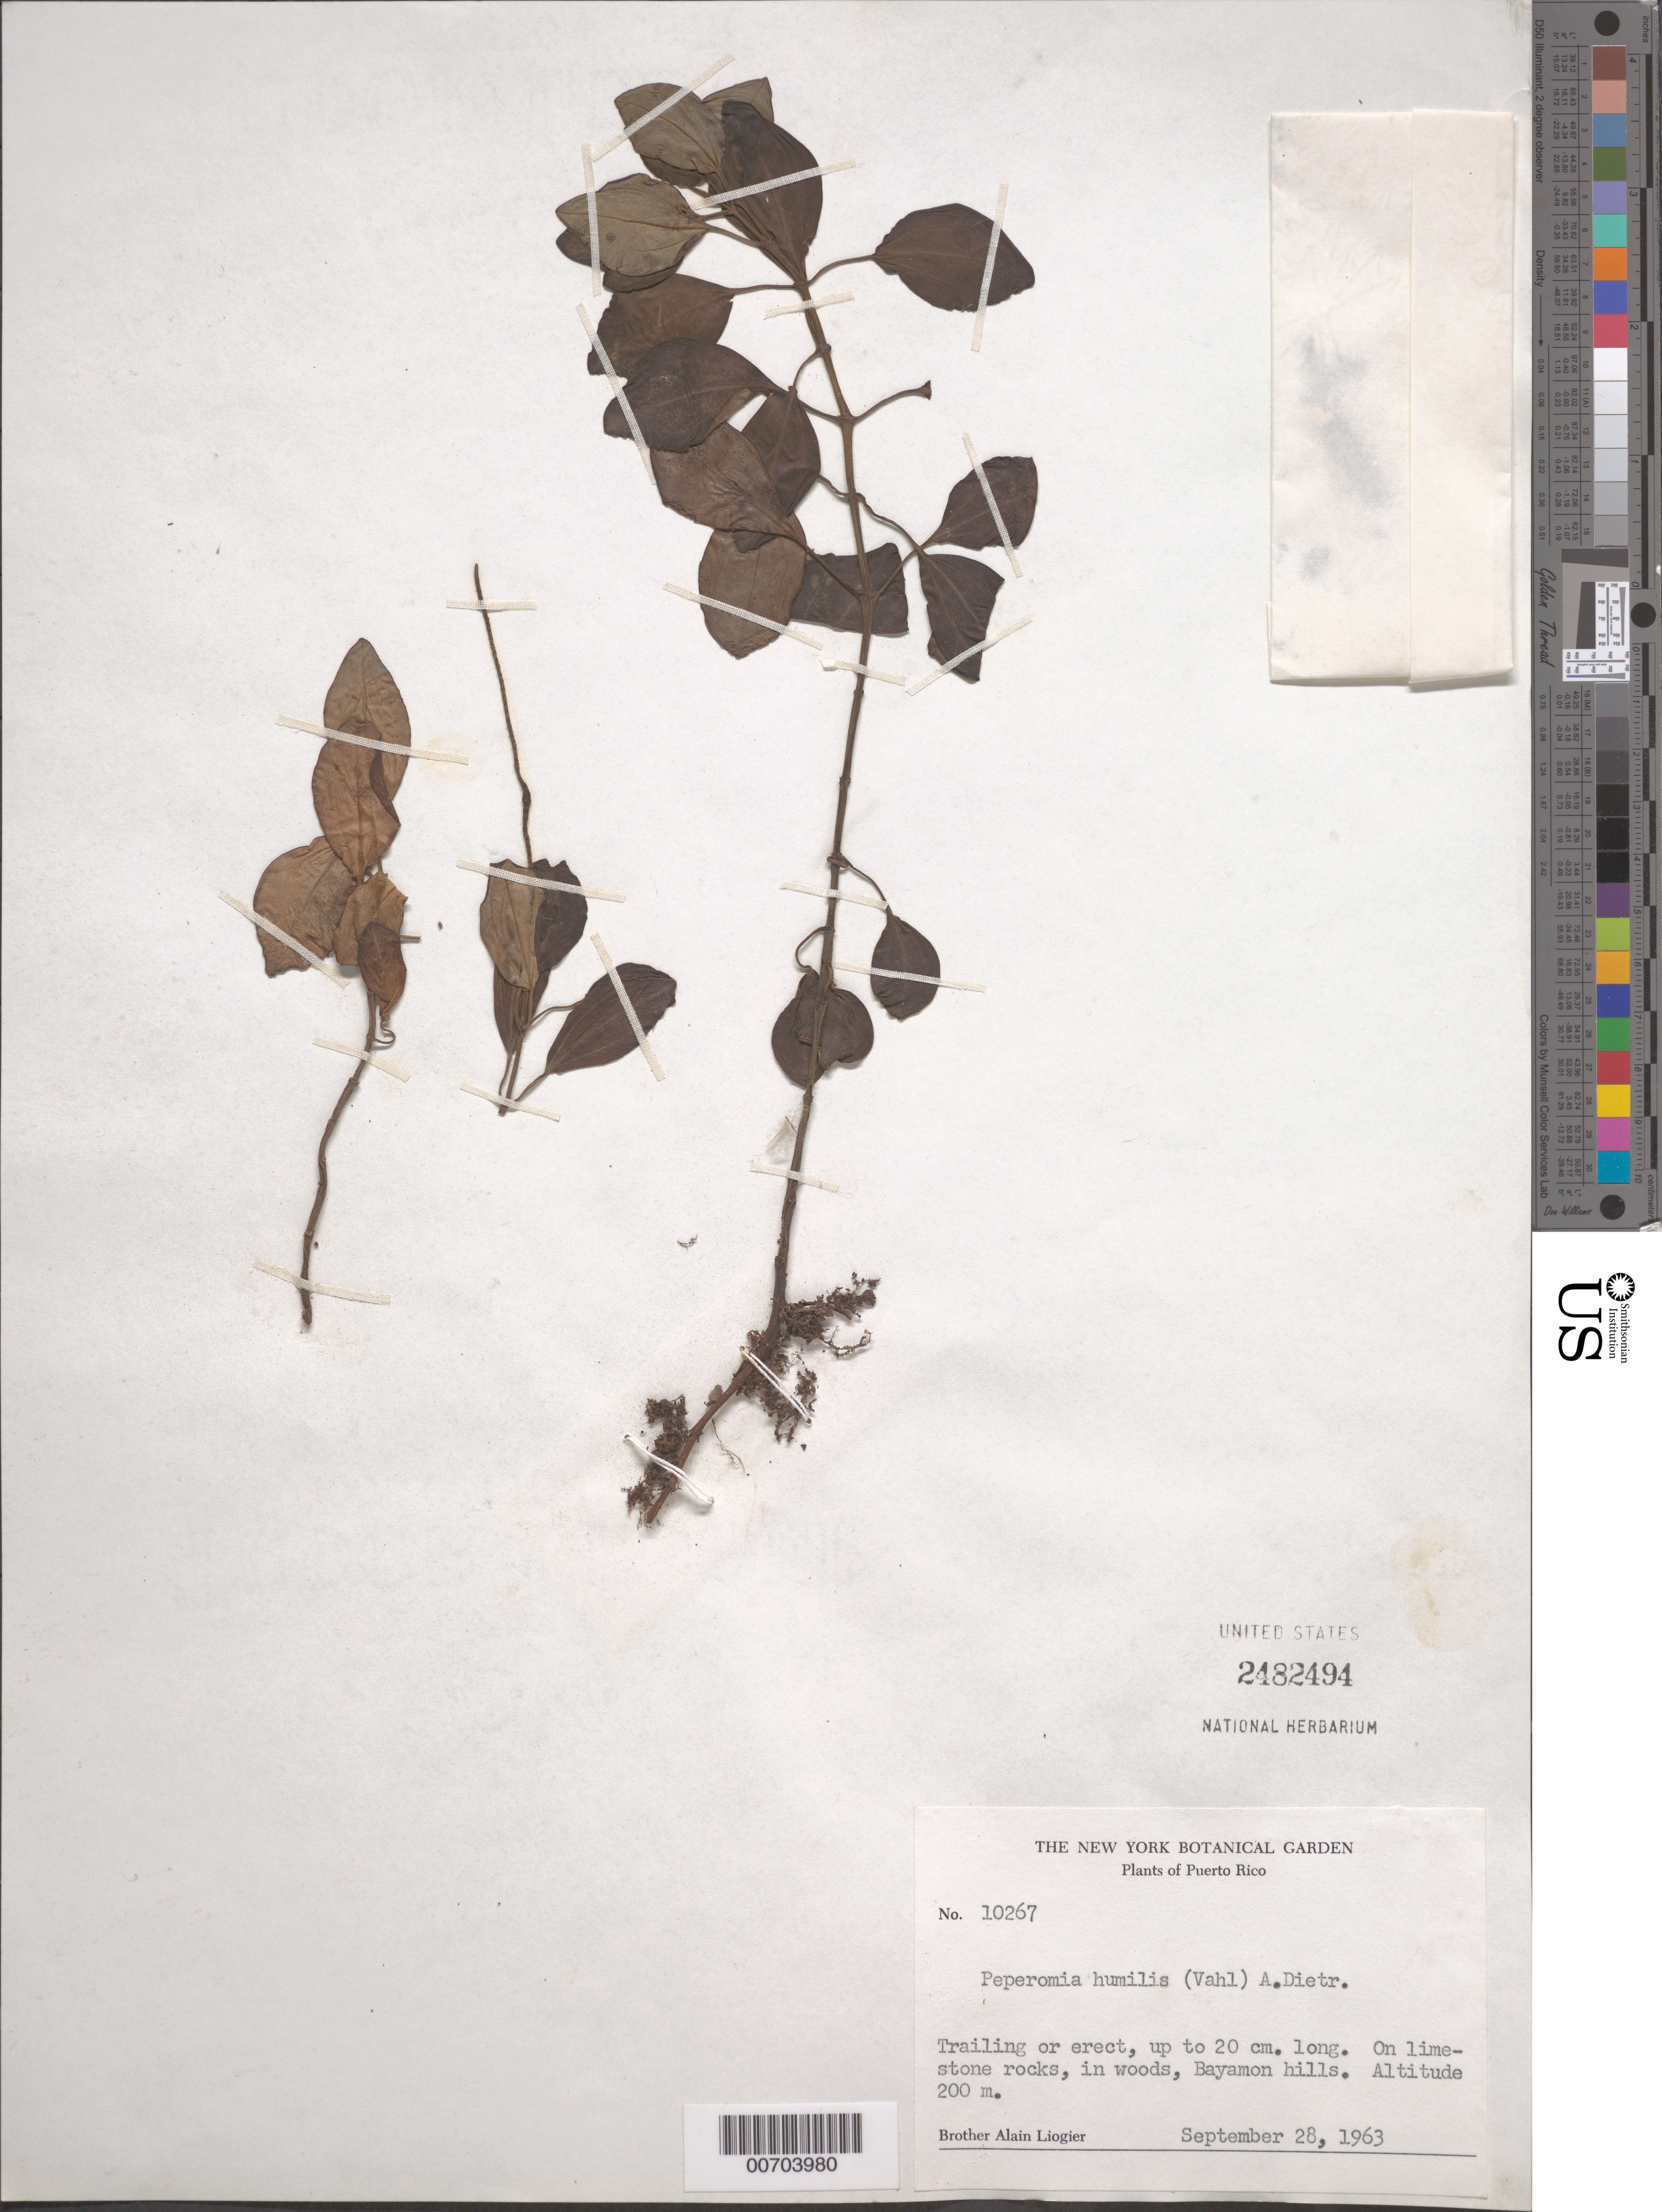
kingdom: Plantae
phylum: Tracheophyta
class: Magnoliopsida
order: Piperales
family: Piperaceae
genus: Peperomia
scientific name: Peperomia humilis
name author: (Vahl) A. Dietr.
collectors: A. H. Liogier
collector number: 10267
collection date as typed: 28 Sep 1963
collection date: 1963-09-28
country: Puerto Rico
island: Greater Antilles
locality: Bayamon Hills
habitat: Limestone rocks, in woods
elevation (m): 200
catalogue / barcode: US 2482494